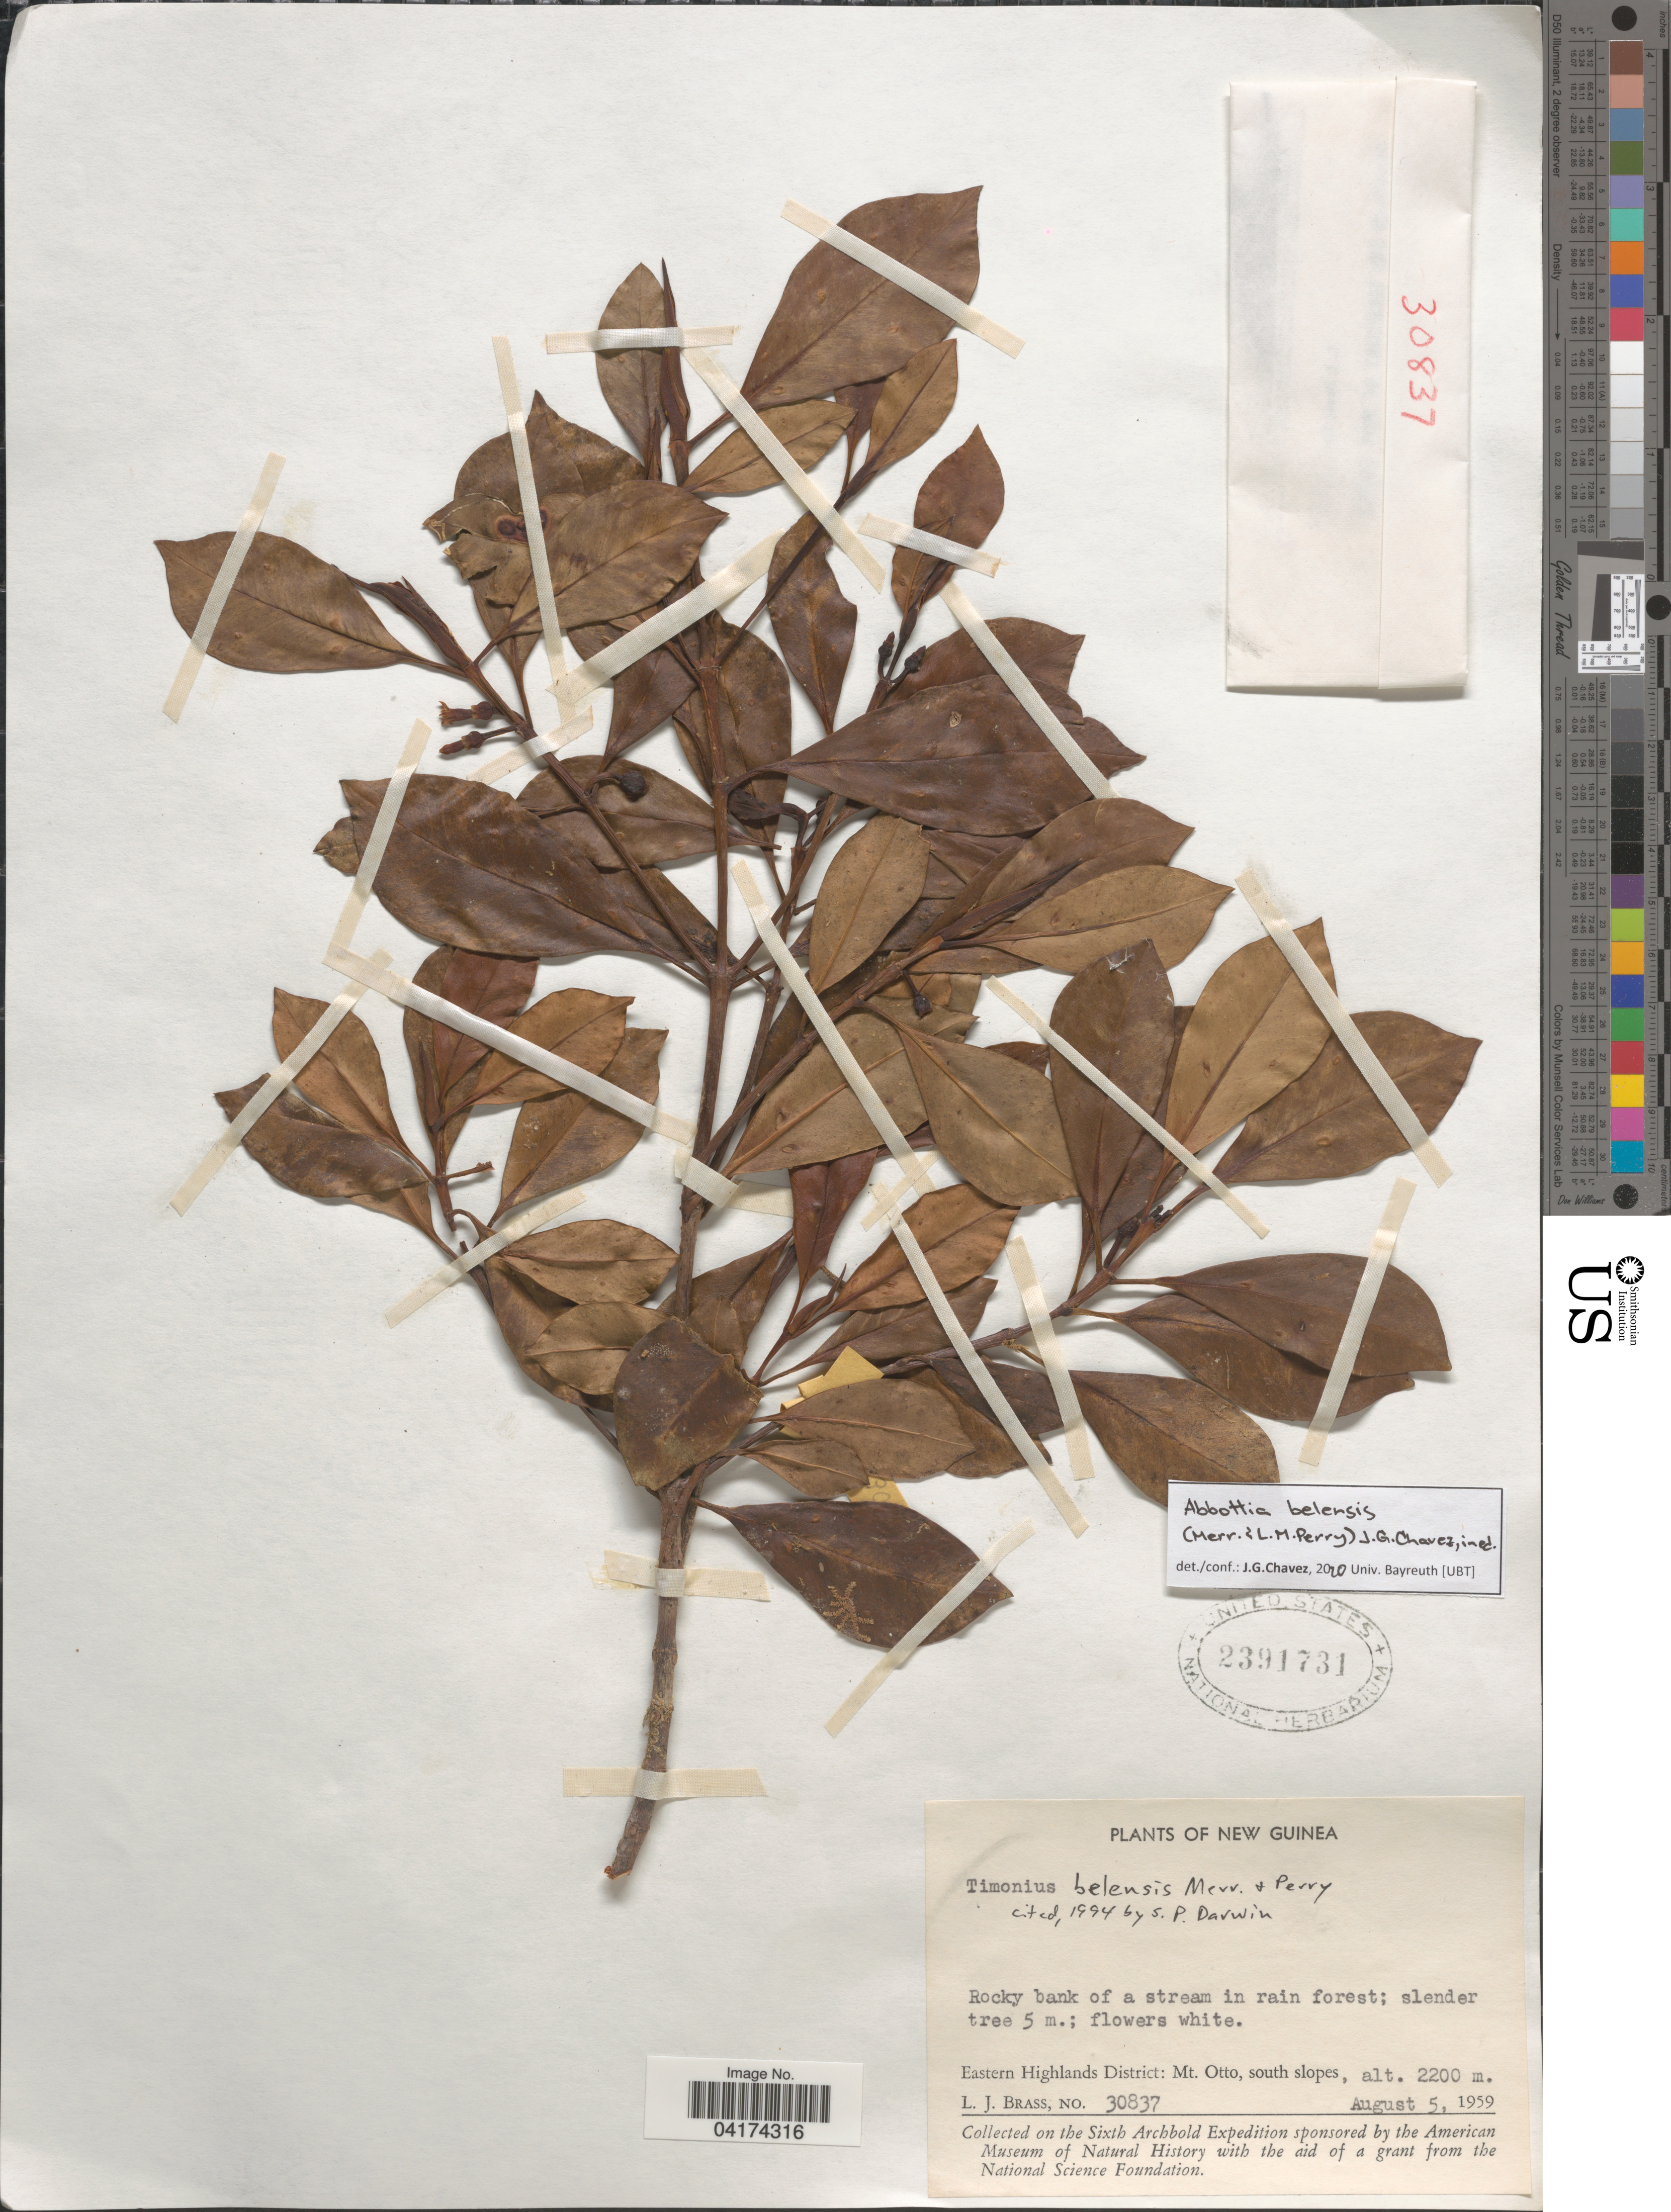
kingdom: Plantae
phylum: Tracheophyta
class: Magnoliopsida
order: Gentianales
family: Rubiaceae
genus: Abbottia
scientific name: Abbottia belensis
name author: (Merr. & L.M. Perry) J.G. Chavez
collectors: L. J. Brass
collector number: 30837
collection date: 1959-08-05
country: Papua New Guinea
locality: New Guinea. Eastern Highlands District: Mt. Otto, south slopes. The Sixth Archbold Expedition.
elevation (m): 2200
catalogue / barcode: US 2391731